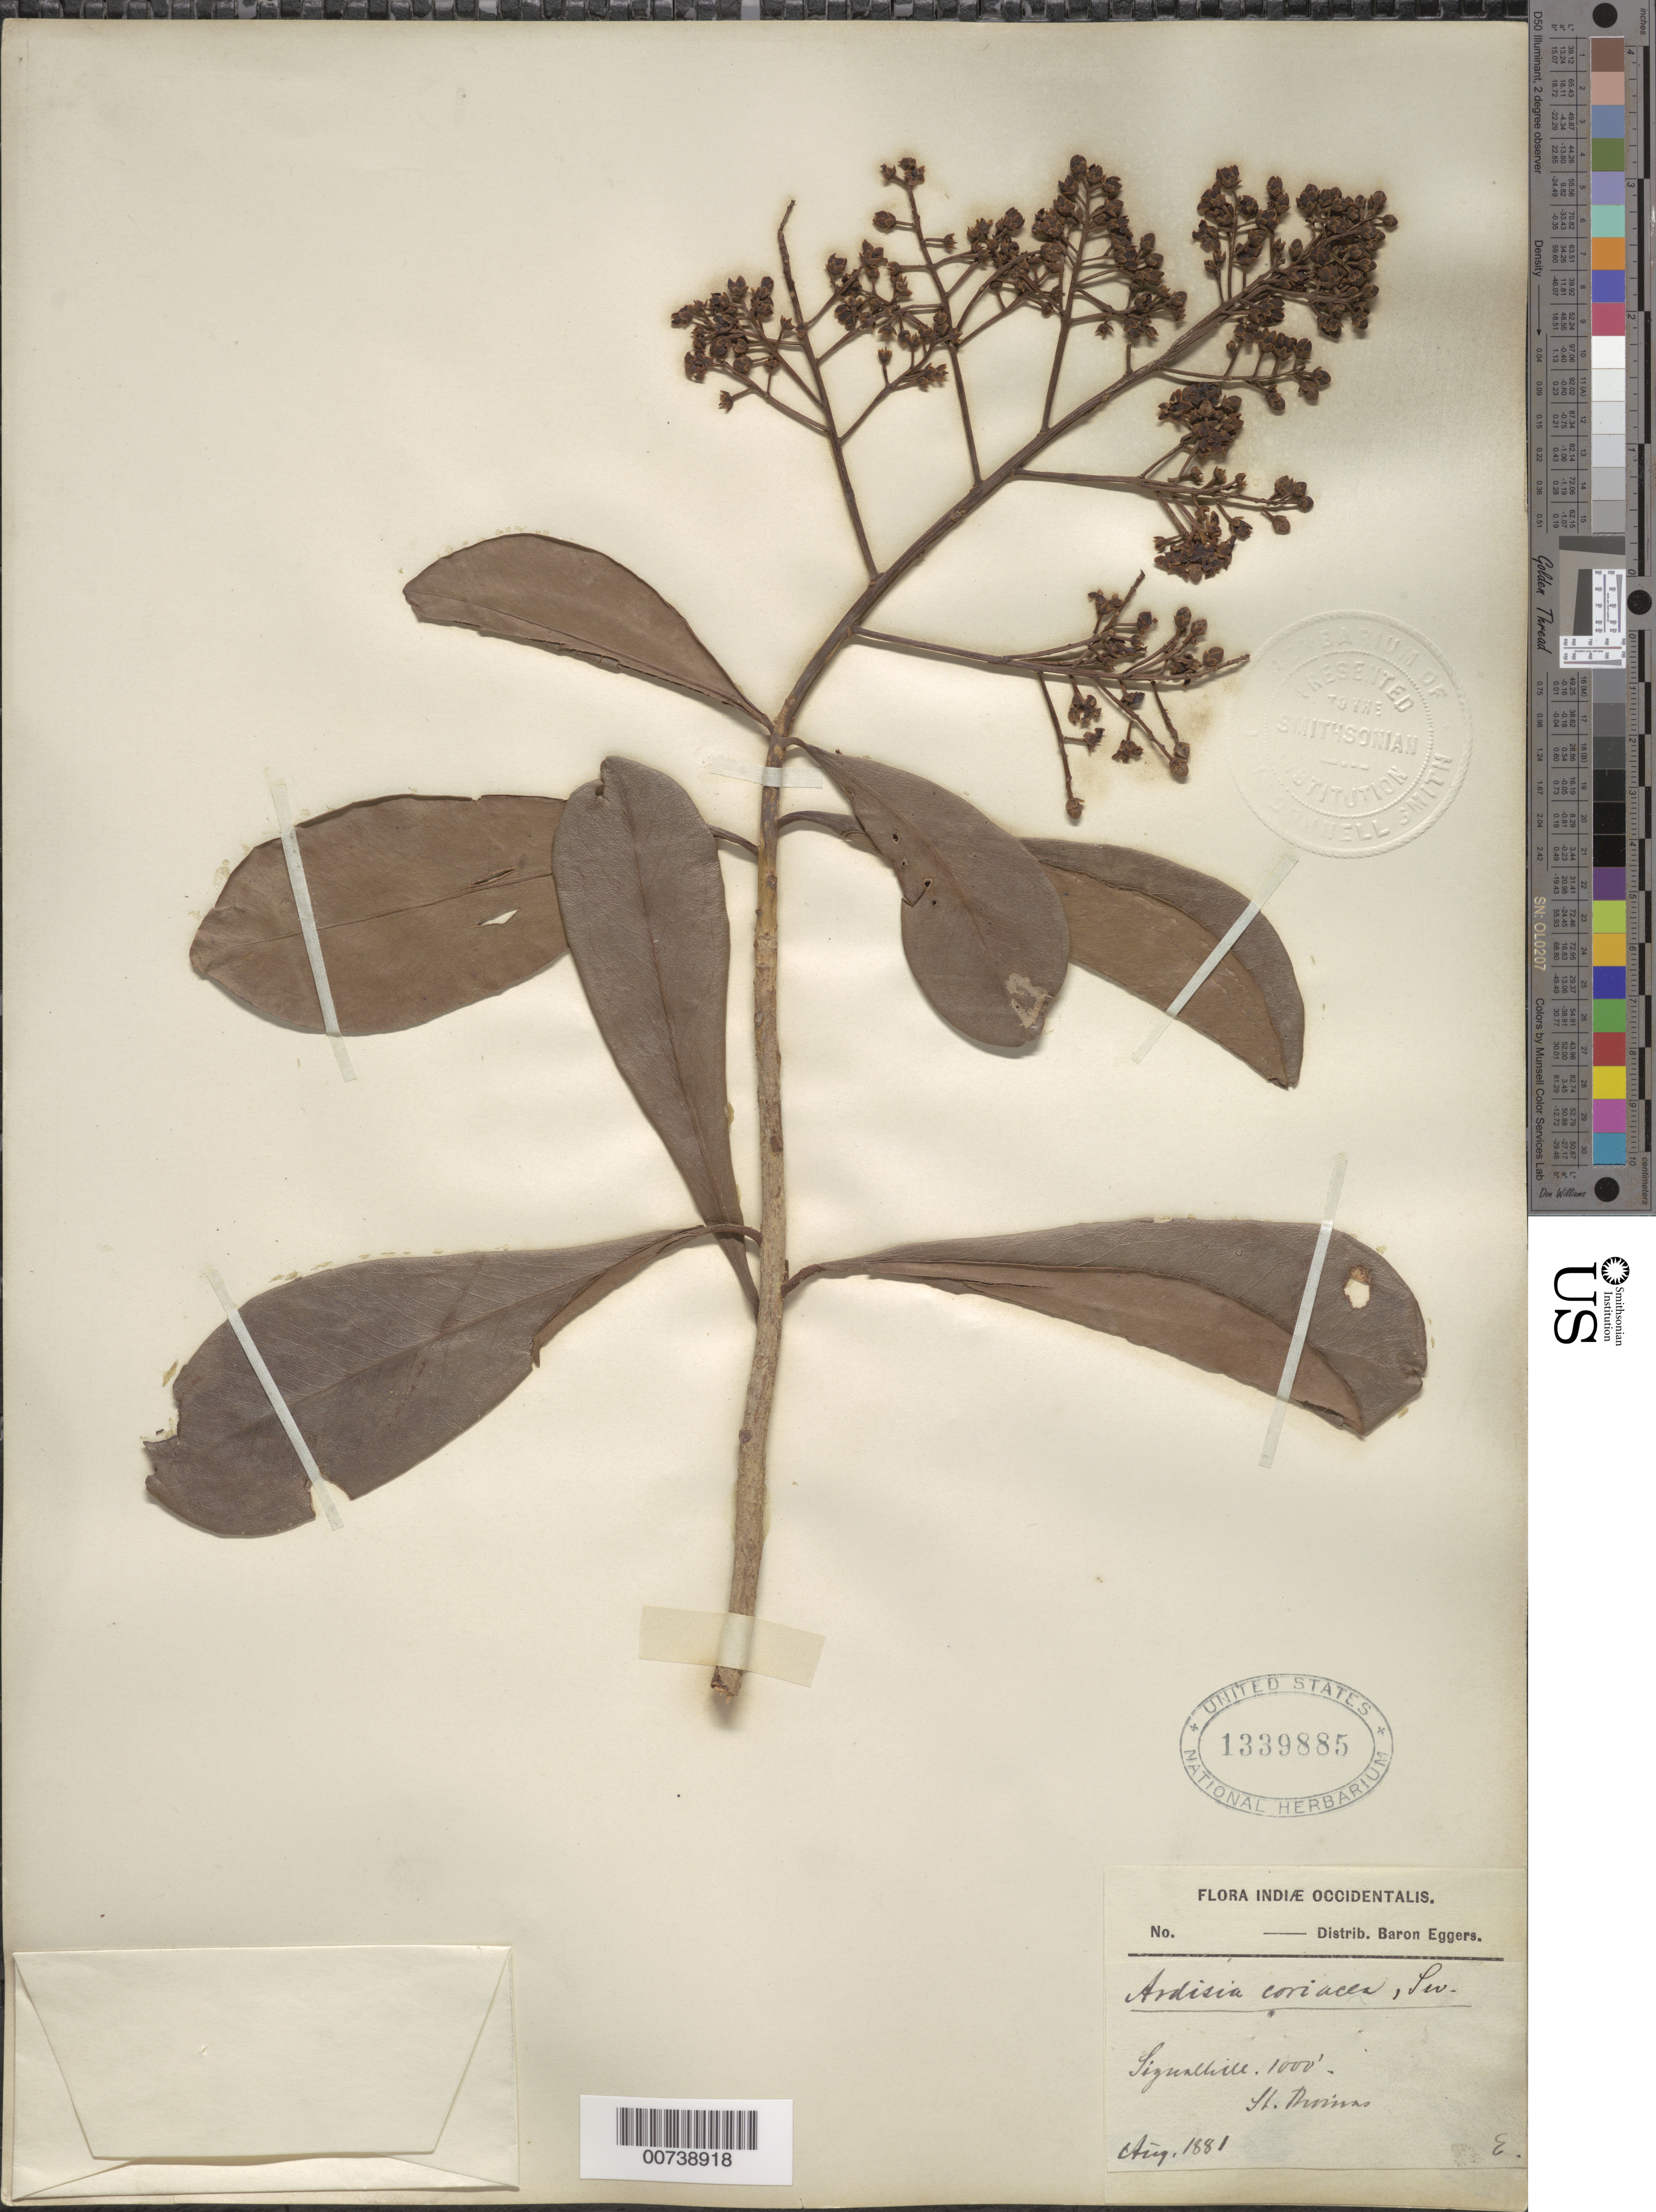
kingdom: Plantae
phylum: Tracheophyta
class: Magnoliopsida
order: Ericales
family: Primulaceae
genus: Ardisia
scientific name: Ardisia obovata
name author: Desv. ex Ham.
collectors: H. F. A. von Eggers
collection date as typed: Aug 1881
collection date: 1881-08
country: U.S. Virgin Islands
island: St. Thomas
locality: Signalhill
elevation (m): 305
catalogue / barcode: US 1339885